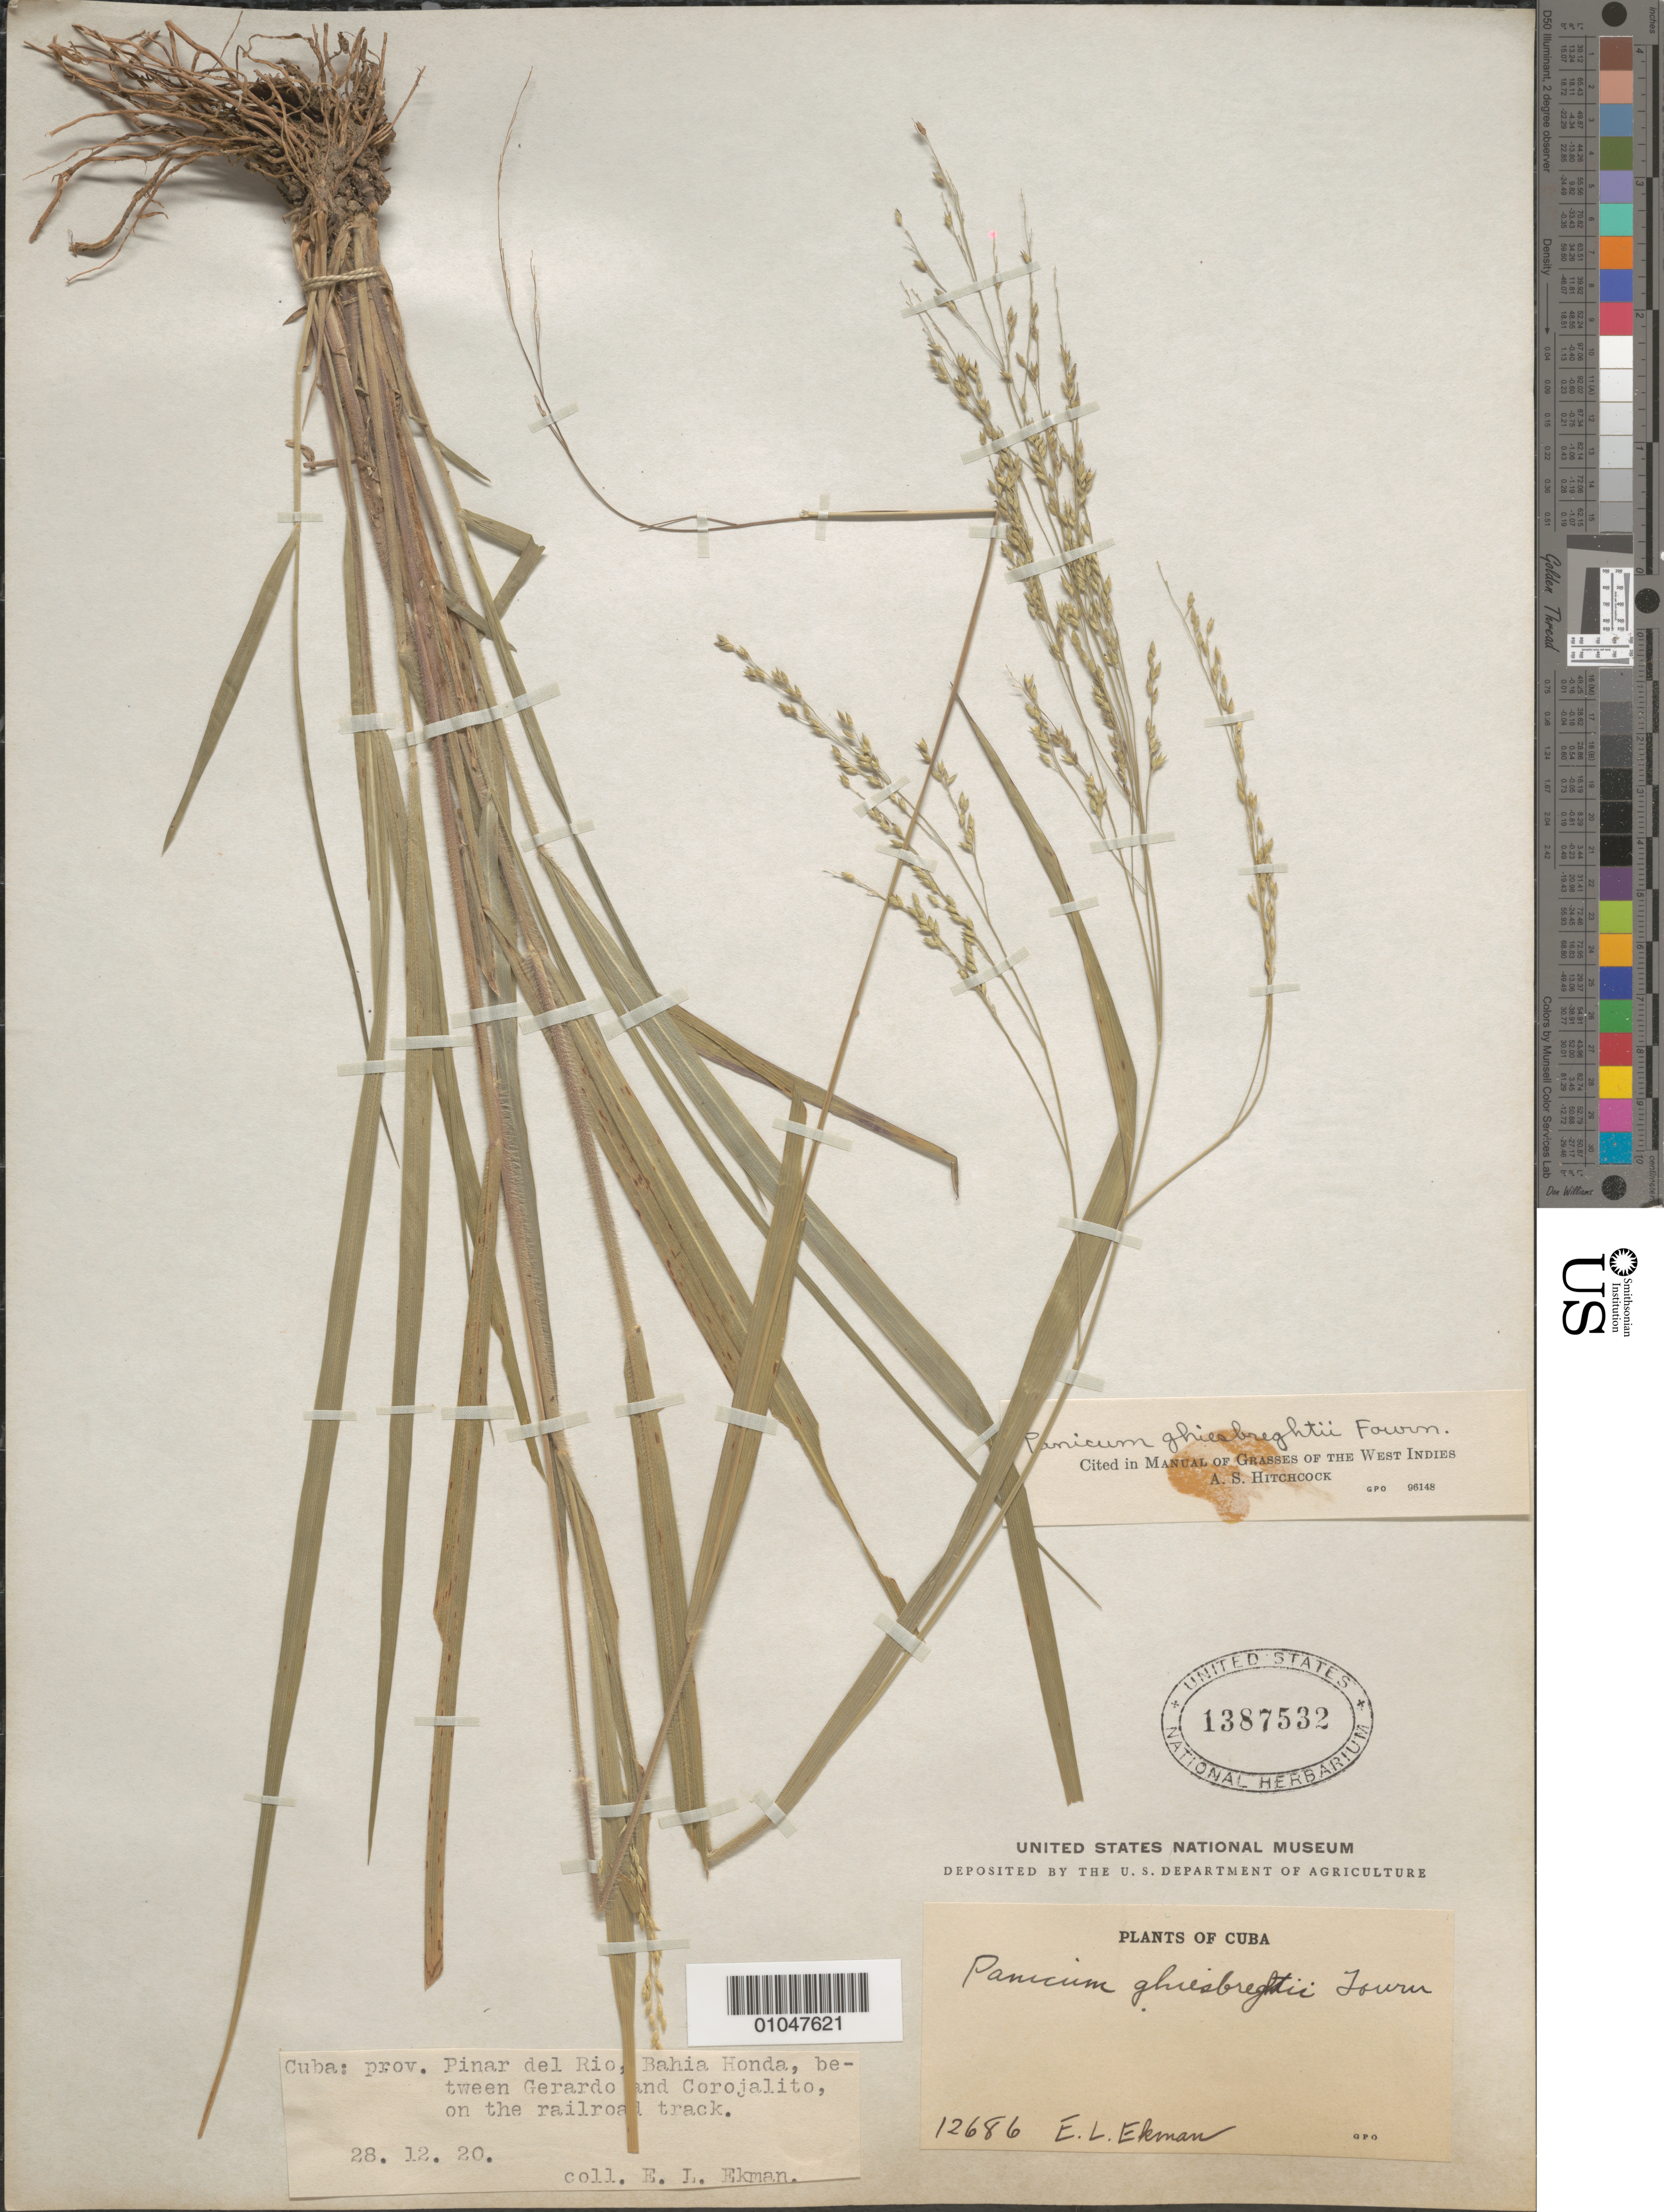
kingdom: Plantae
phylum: Tracheophyta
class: Liliopsida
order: Poales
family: Poaceae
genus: Panicum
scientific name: Panicum ghiesbreghtii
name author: E. Fourn.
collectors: E. L. Ekman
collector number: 12686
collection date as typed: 28 Dec 1920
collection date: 1920-12-28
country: Cuba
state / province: Pinar del Rio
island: Cuba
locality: Bahia Honda, between Gerado and Corojalito, on the railroad track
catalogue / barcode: US 1387532